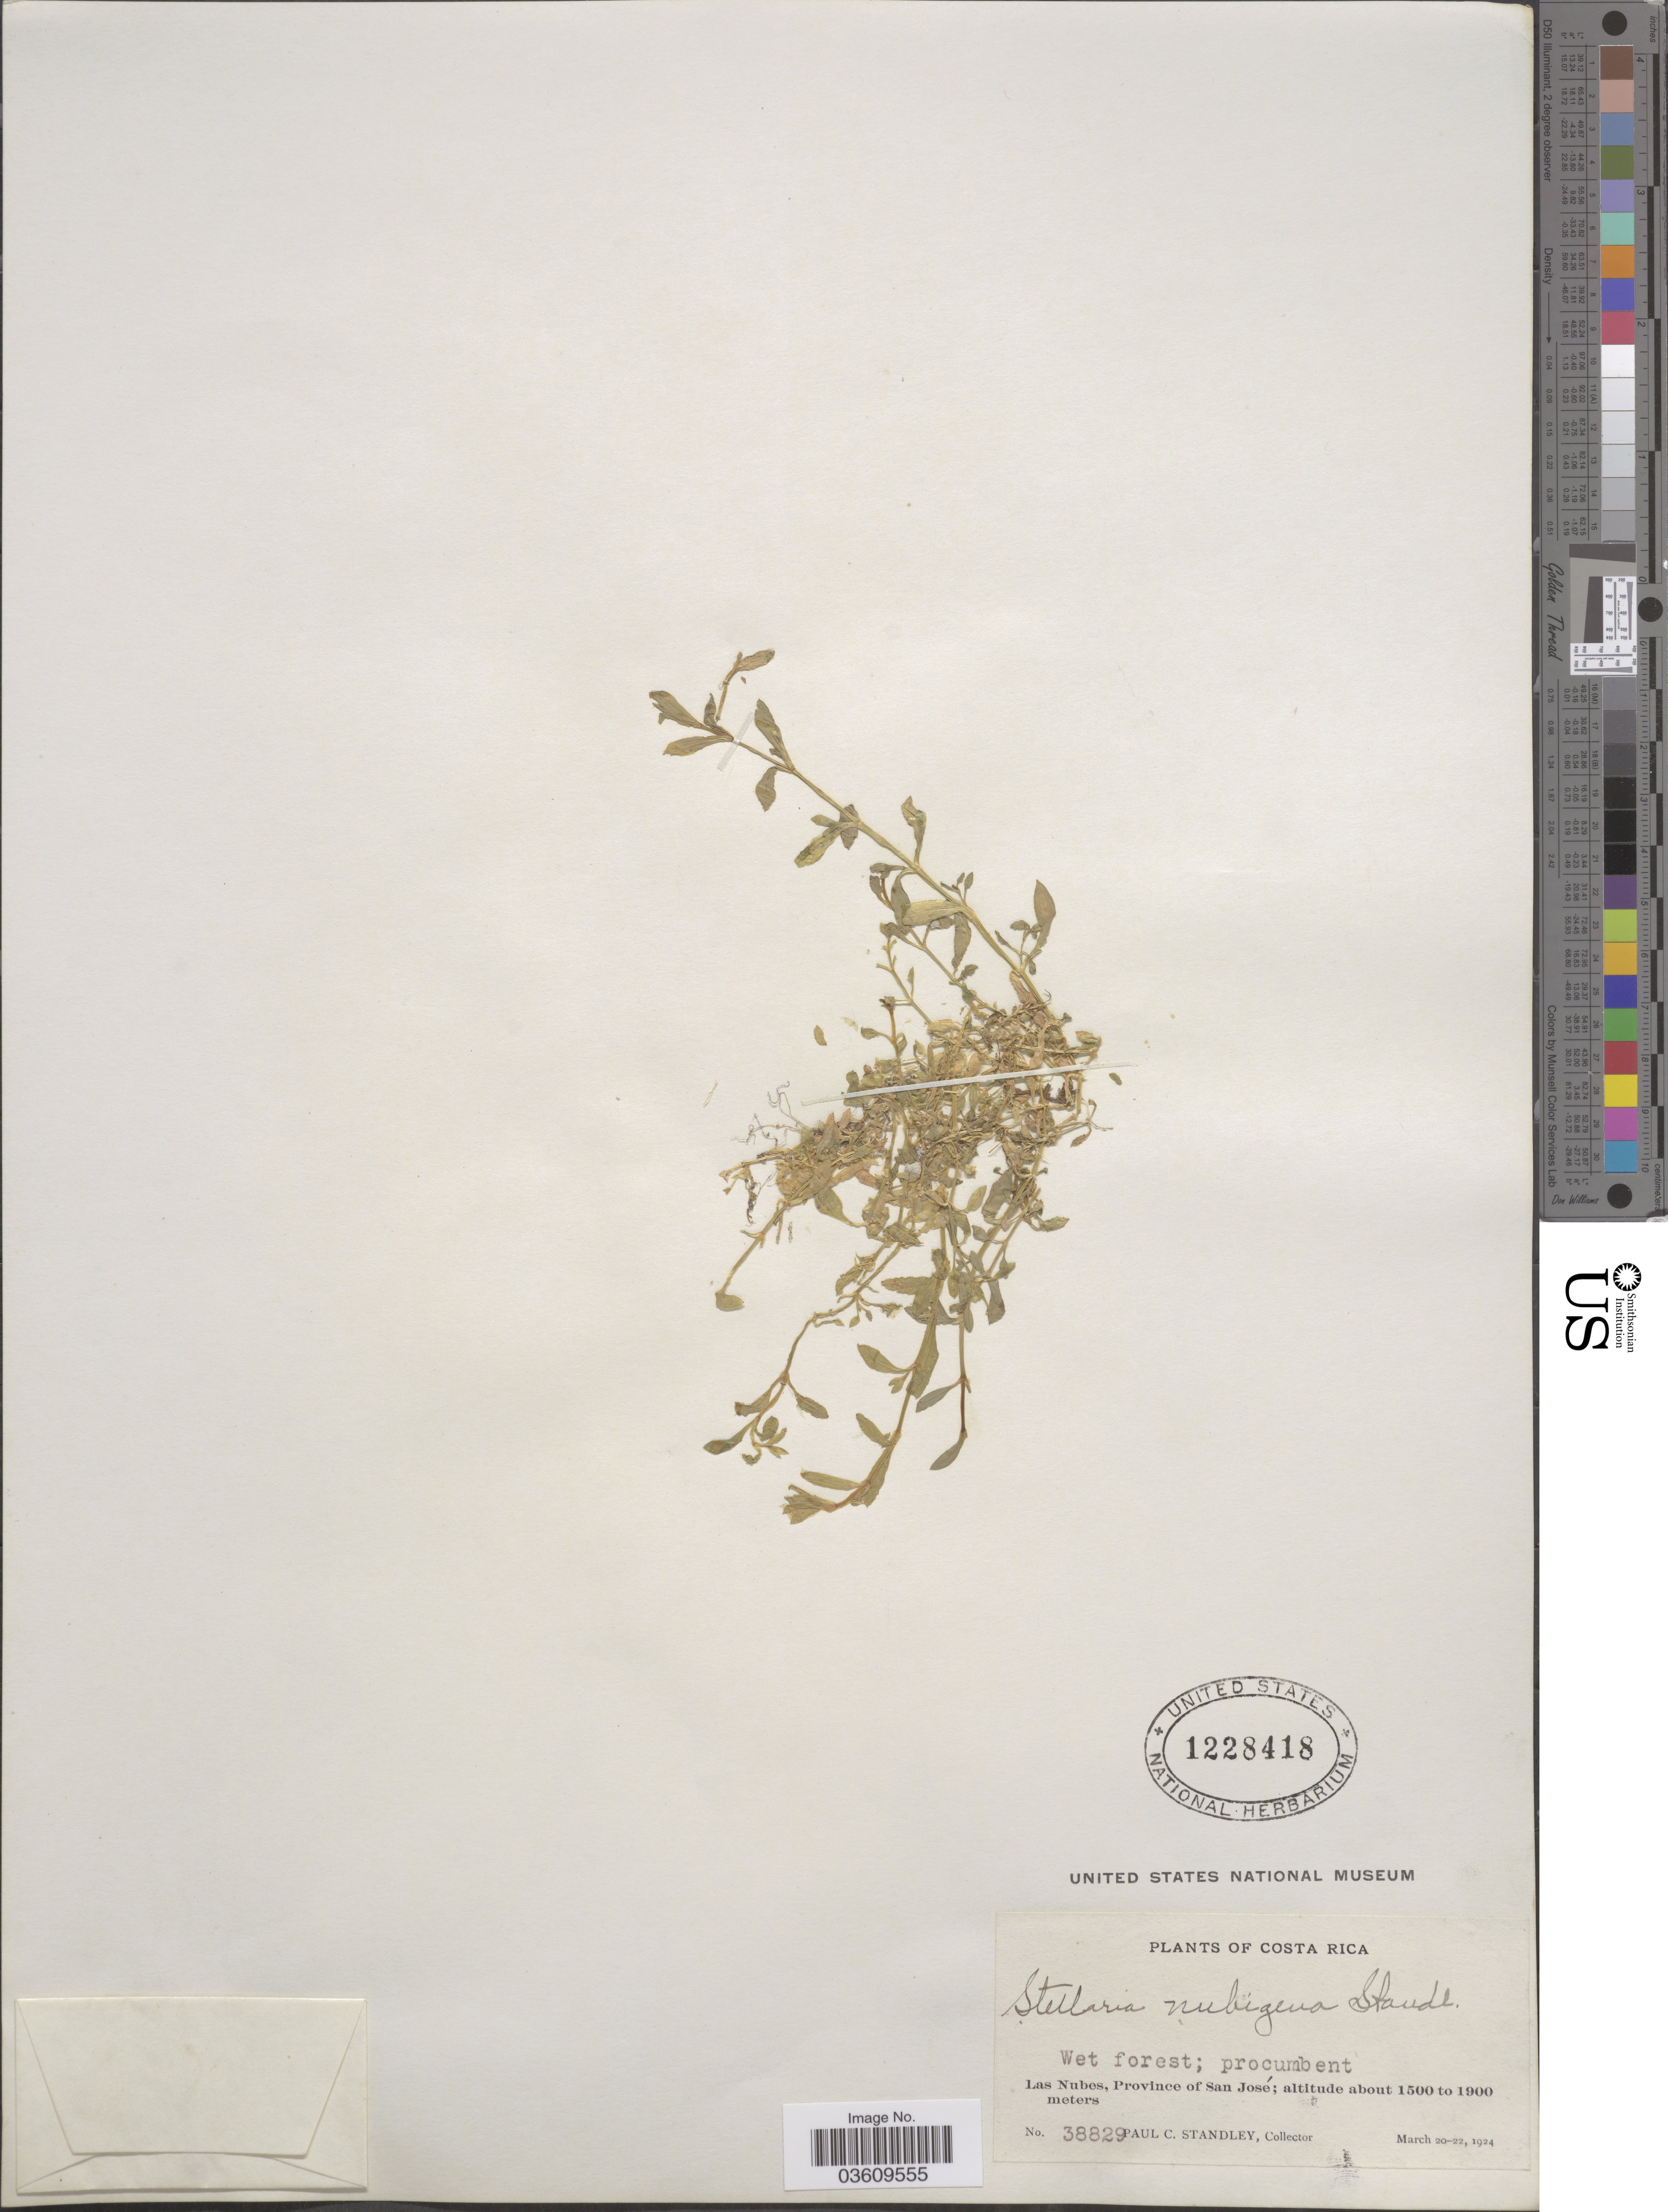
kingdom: Plantae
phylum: Tracheophyta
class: Magnoliopsida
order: Caryophyllales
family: Caryophyllaceae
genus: Stellaria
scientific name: Stellaria nubigena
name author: Standl.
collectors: P. C. Standley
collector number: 38829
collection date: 1924-03-20/1924-03-22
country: Costa Rica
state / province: San José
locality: Las Nubes.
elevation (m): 1500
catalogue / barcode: US 1228418